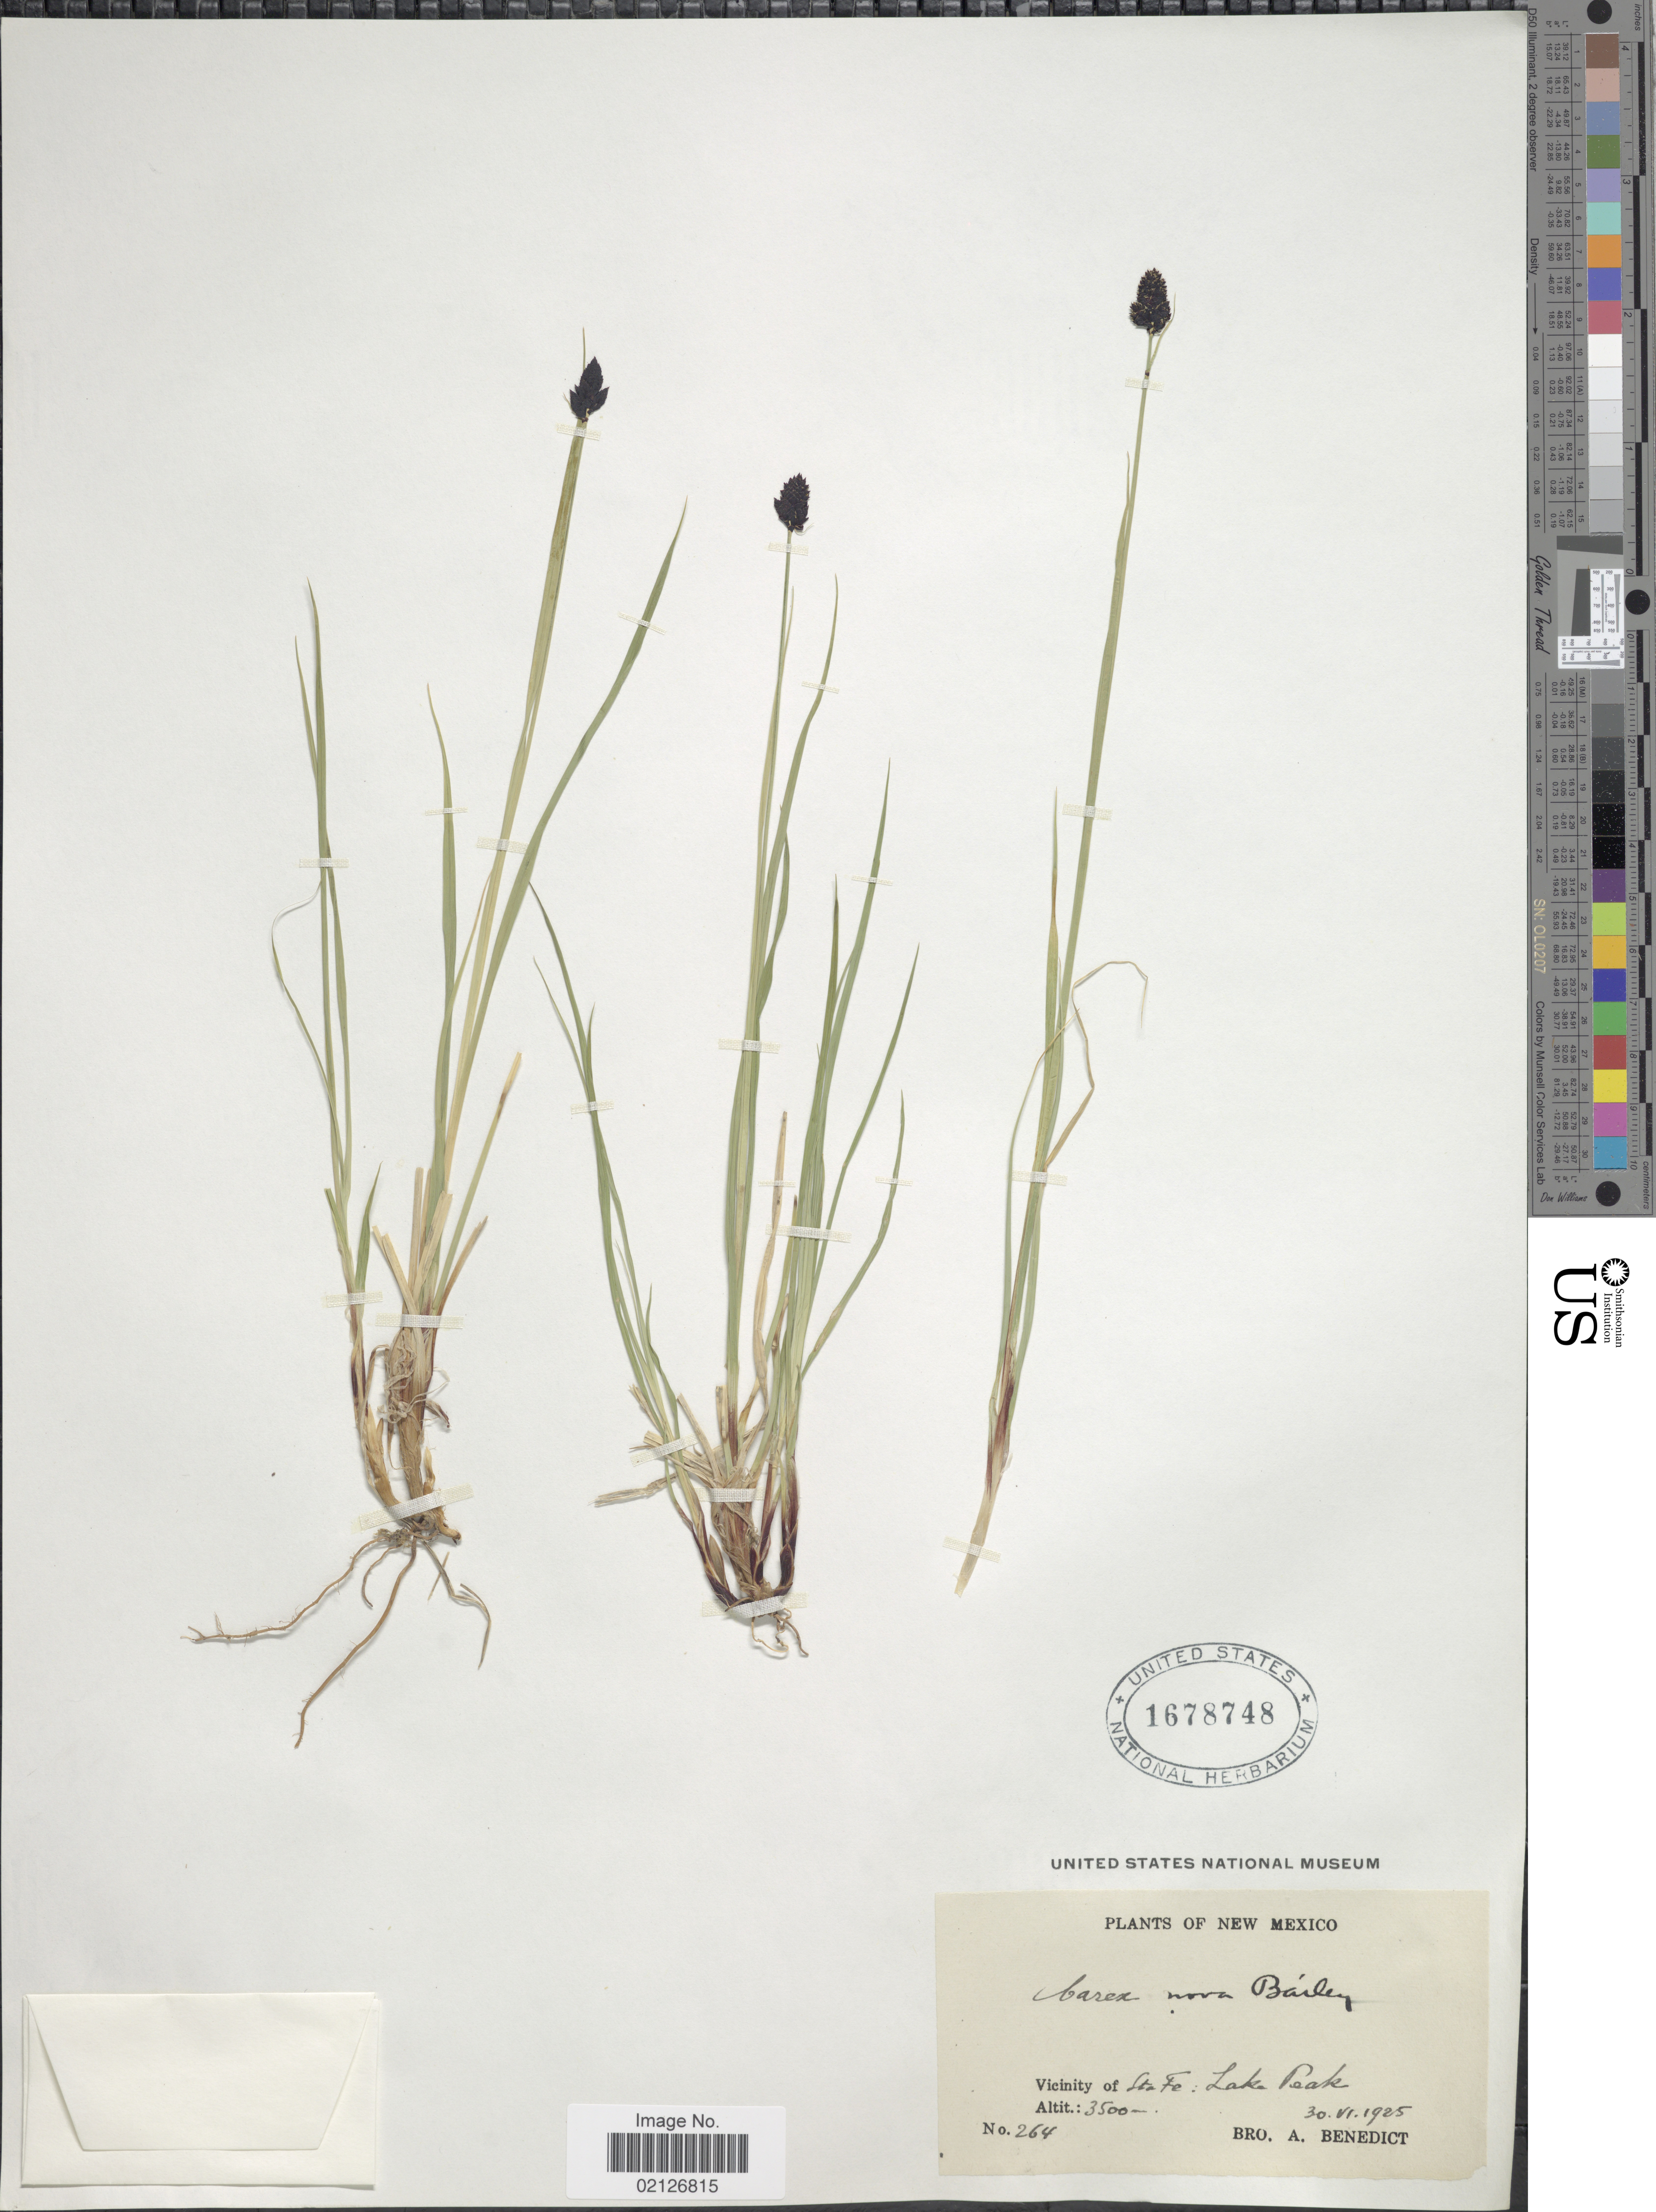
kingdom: Plantae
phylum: Tracheophyta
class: Liliopsida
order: Poales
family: Cyperaceae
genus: Carex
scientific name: Carex nova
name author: L.H. Bailey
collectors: Bro. A. Benedict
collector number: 264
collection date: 1925-06-30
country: United States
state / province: New Mexico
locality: Vicinity of Sta Fe: Lake Peak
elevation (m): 3500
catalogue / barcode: US 1678749